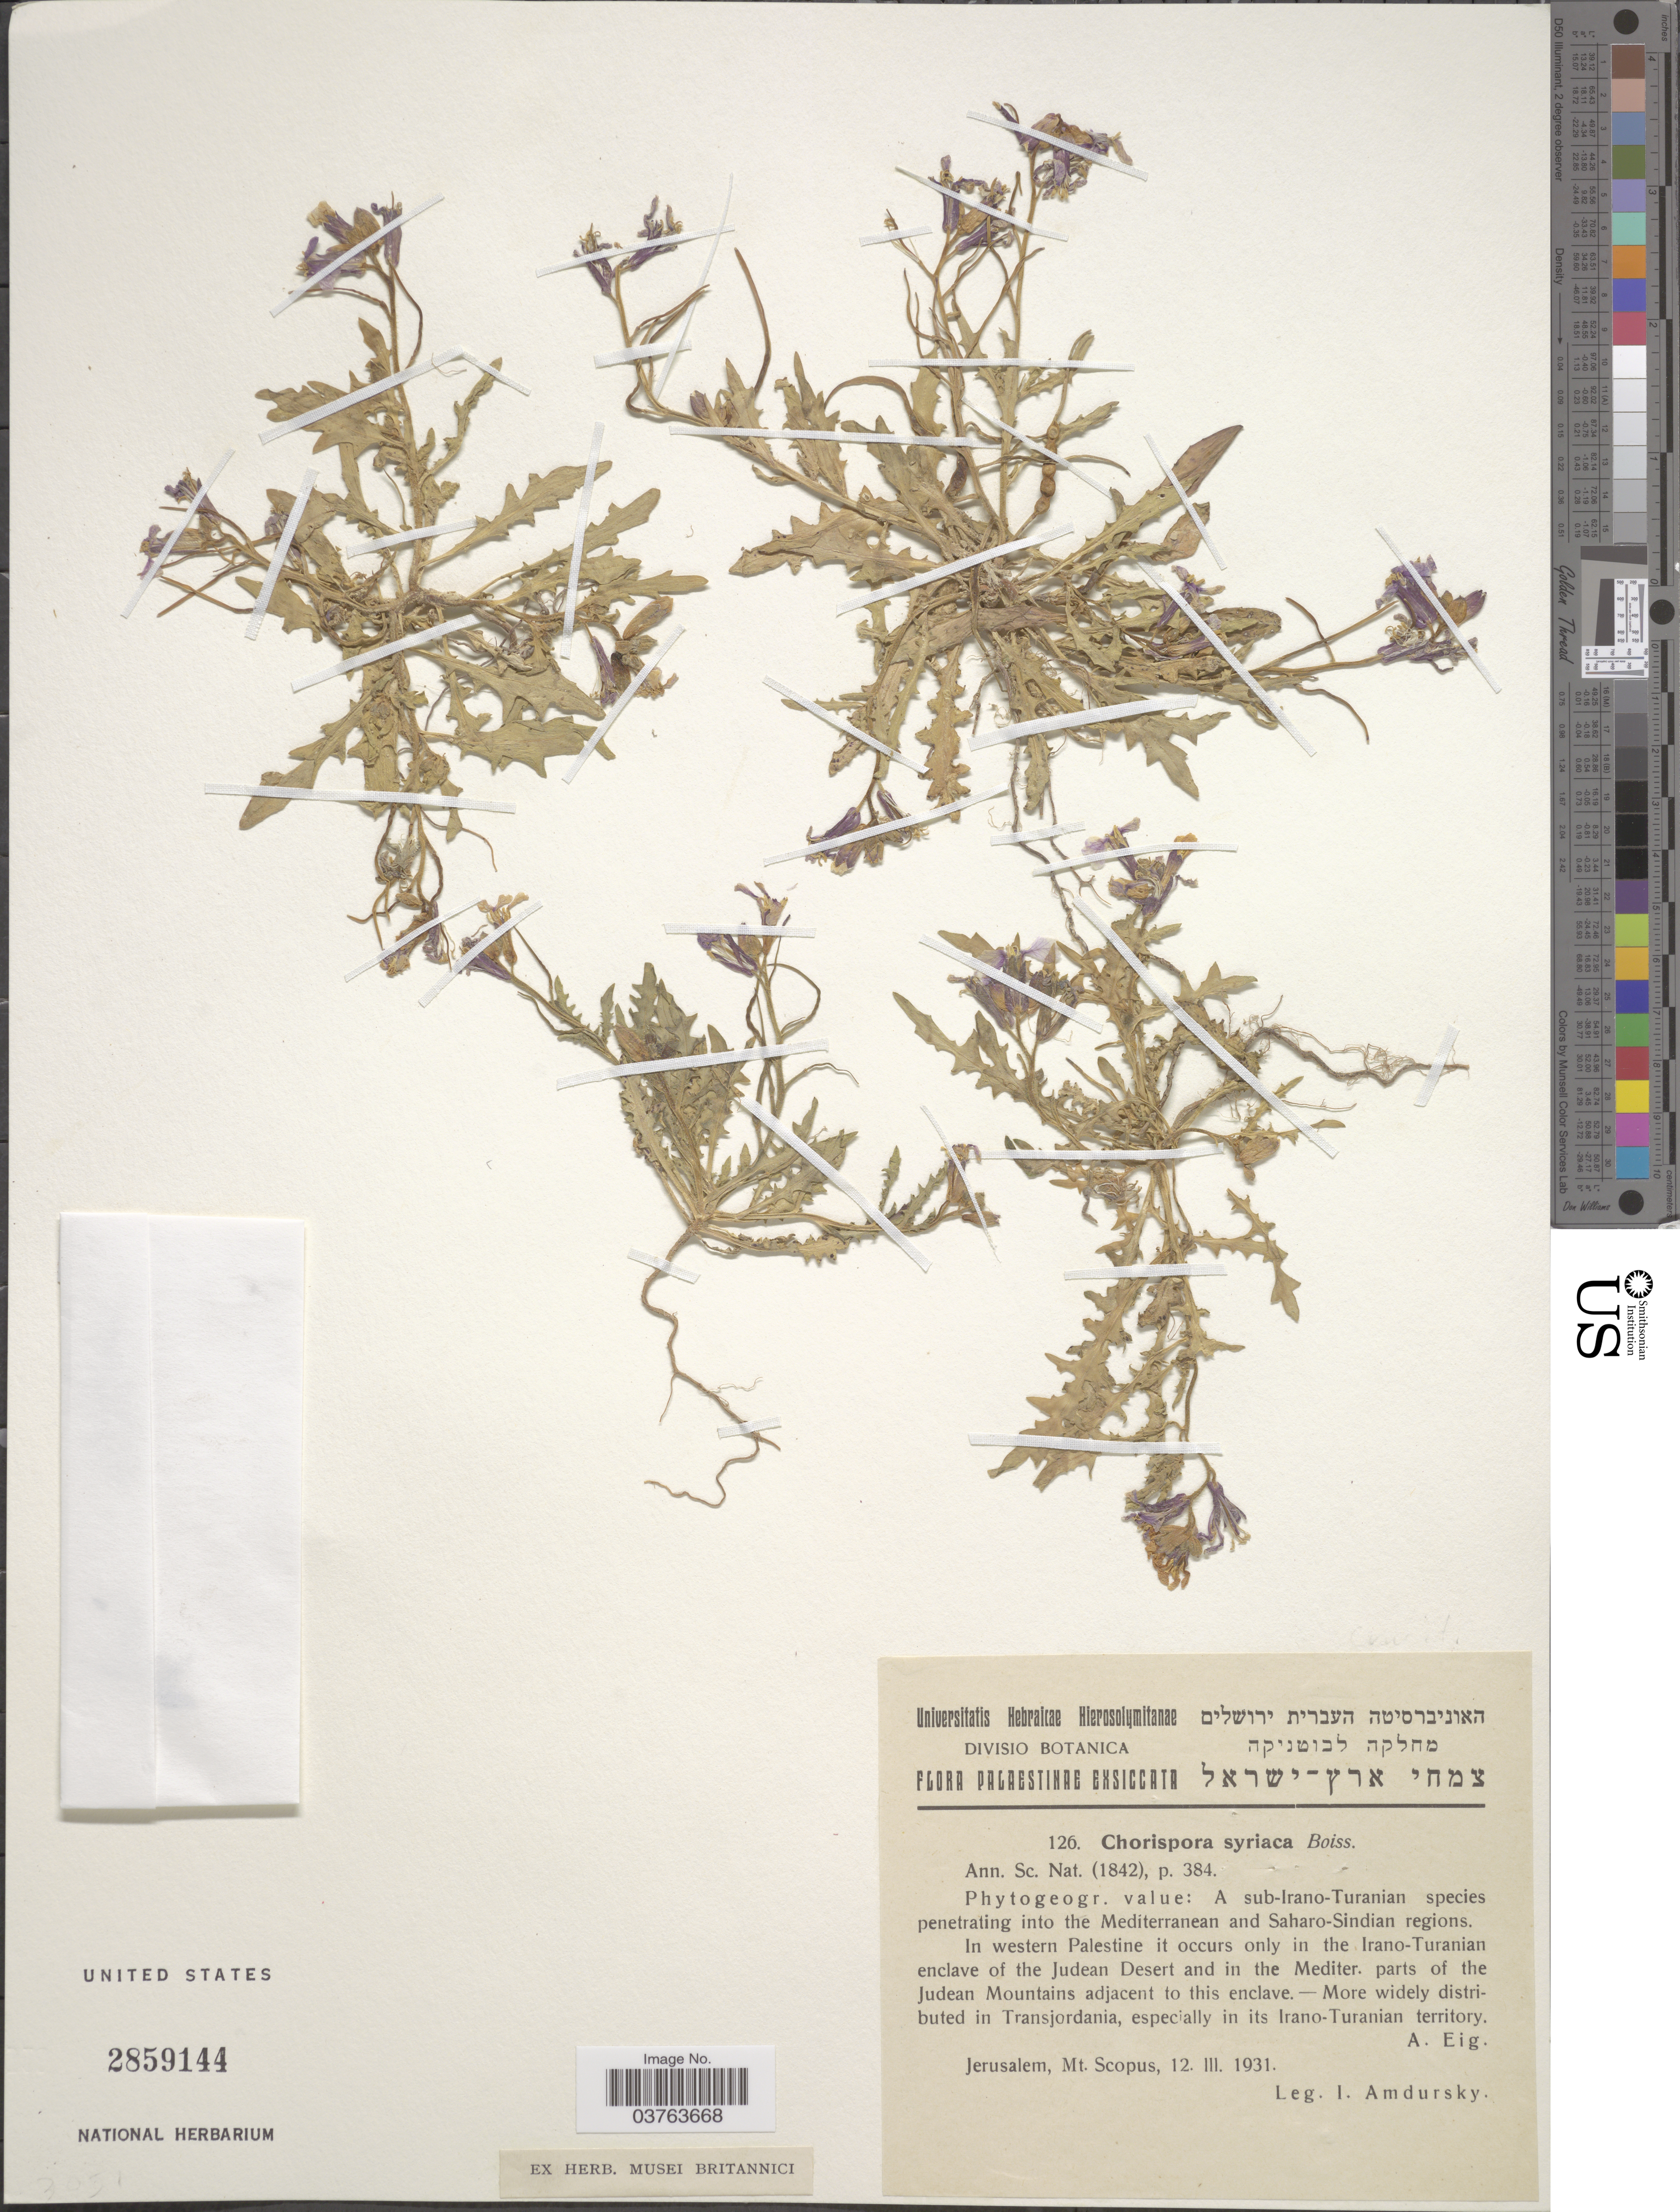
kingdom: Plantae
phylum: Tracheophyta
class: Magnoliopsida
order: Brassicales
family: Brassicaceae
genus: Chorispora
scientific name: Chorispora syriaca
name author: Boiss.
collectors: I. Amdursky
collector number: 126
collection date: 1931-03-12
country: Israel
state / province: Jerusalem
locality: Palaestinae. Mt. Scopes.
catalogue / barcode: US 2859144